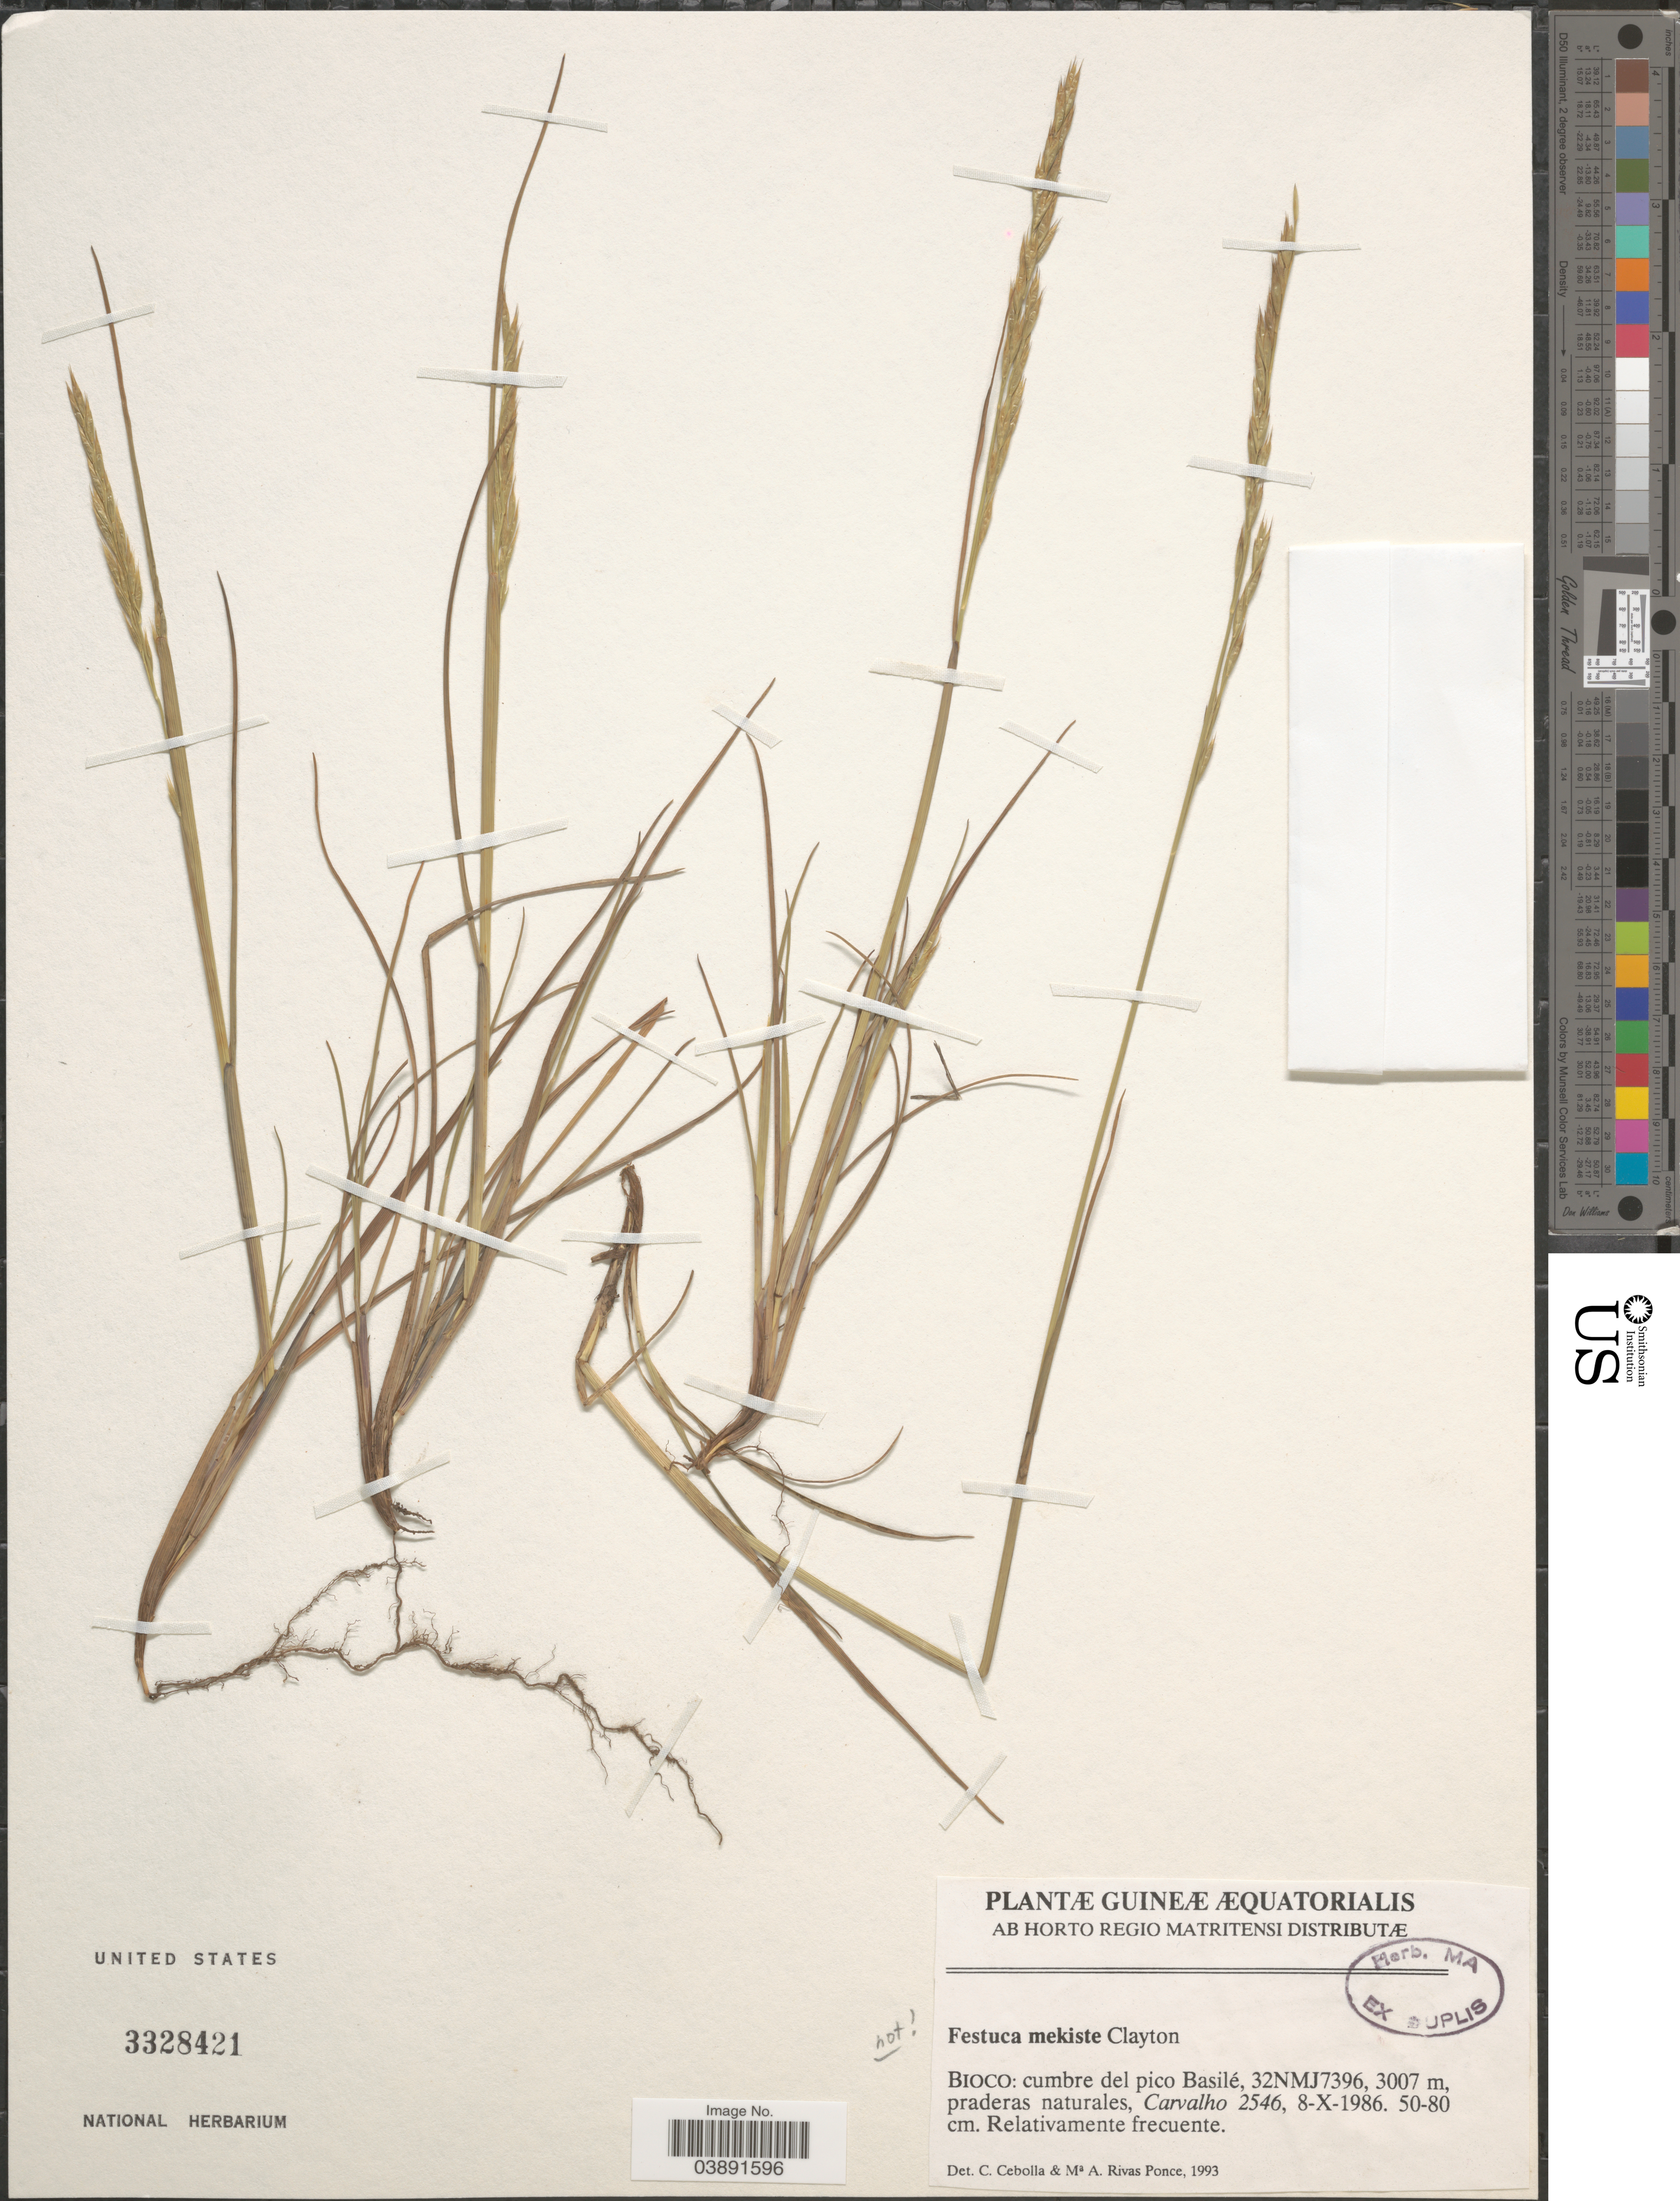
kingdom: Plantae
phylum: Tracheophyta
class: Liliopsida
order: Poales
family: Poaceae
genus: Festuca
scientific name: Festuca sp.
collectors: Carvalho, --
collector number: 2546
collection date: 1986-10-08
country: Equatorial Guinea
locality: Guineæ Æquatorialis. Bioco: cumbre del pico Basil'e, 32NMJ7396.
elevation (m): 3007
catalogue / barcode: US 3328421